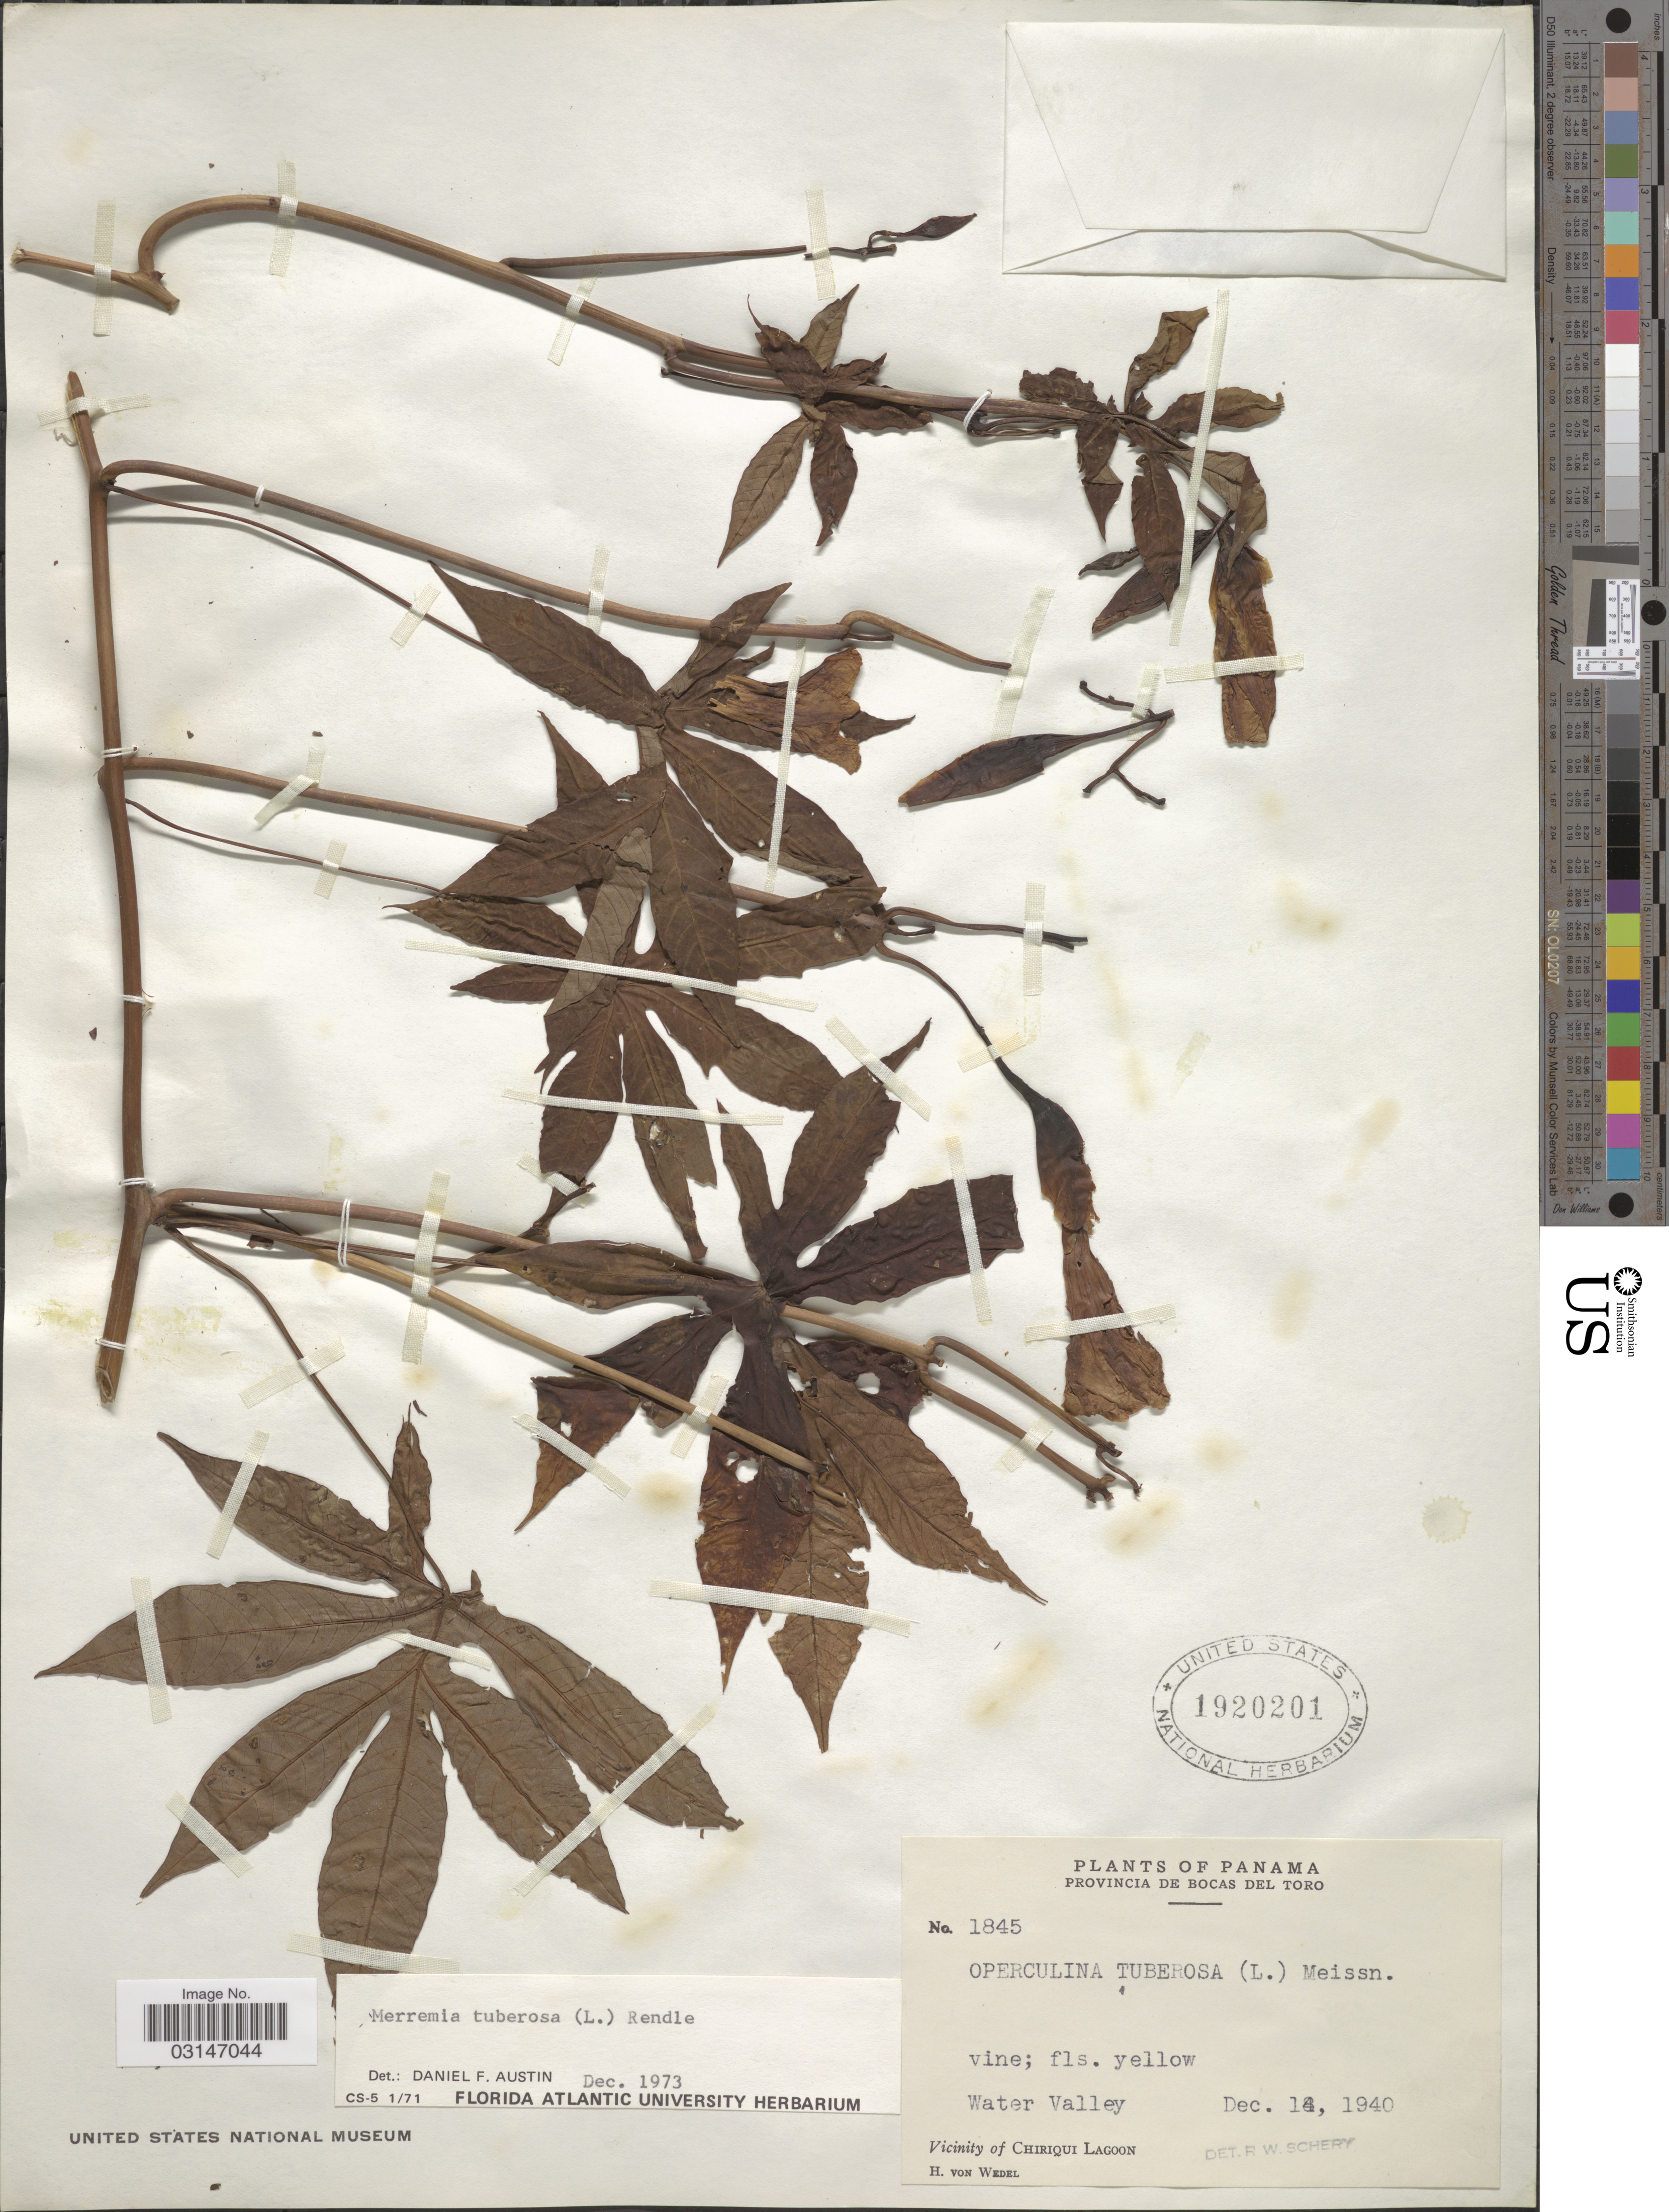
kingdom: Plantae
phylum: Tracheophyta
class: Magnoliopsida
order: Solanales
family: Convolvulaceae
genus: Distimake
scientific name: Distimake tuberosus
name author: (L.) A. R. Simões & Staples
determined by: Strong, Mark T., (BOT), Smithsonian Institution - National Museum of Natural History (UNITED STATES)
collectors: H. von Wedel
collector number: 1845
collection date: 1940-12-14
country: Panama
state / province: Bocas del Toro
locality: Provincia De Bocas Del Toro, Water Valley, Vicinity of Chiriqui Lagoon.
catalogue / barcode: US 1920201